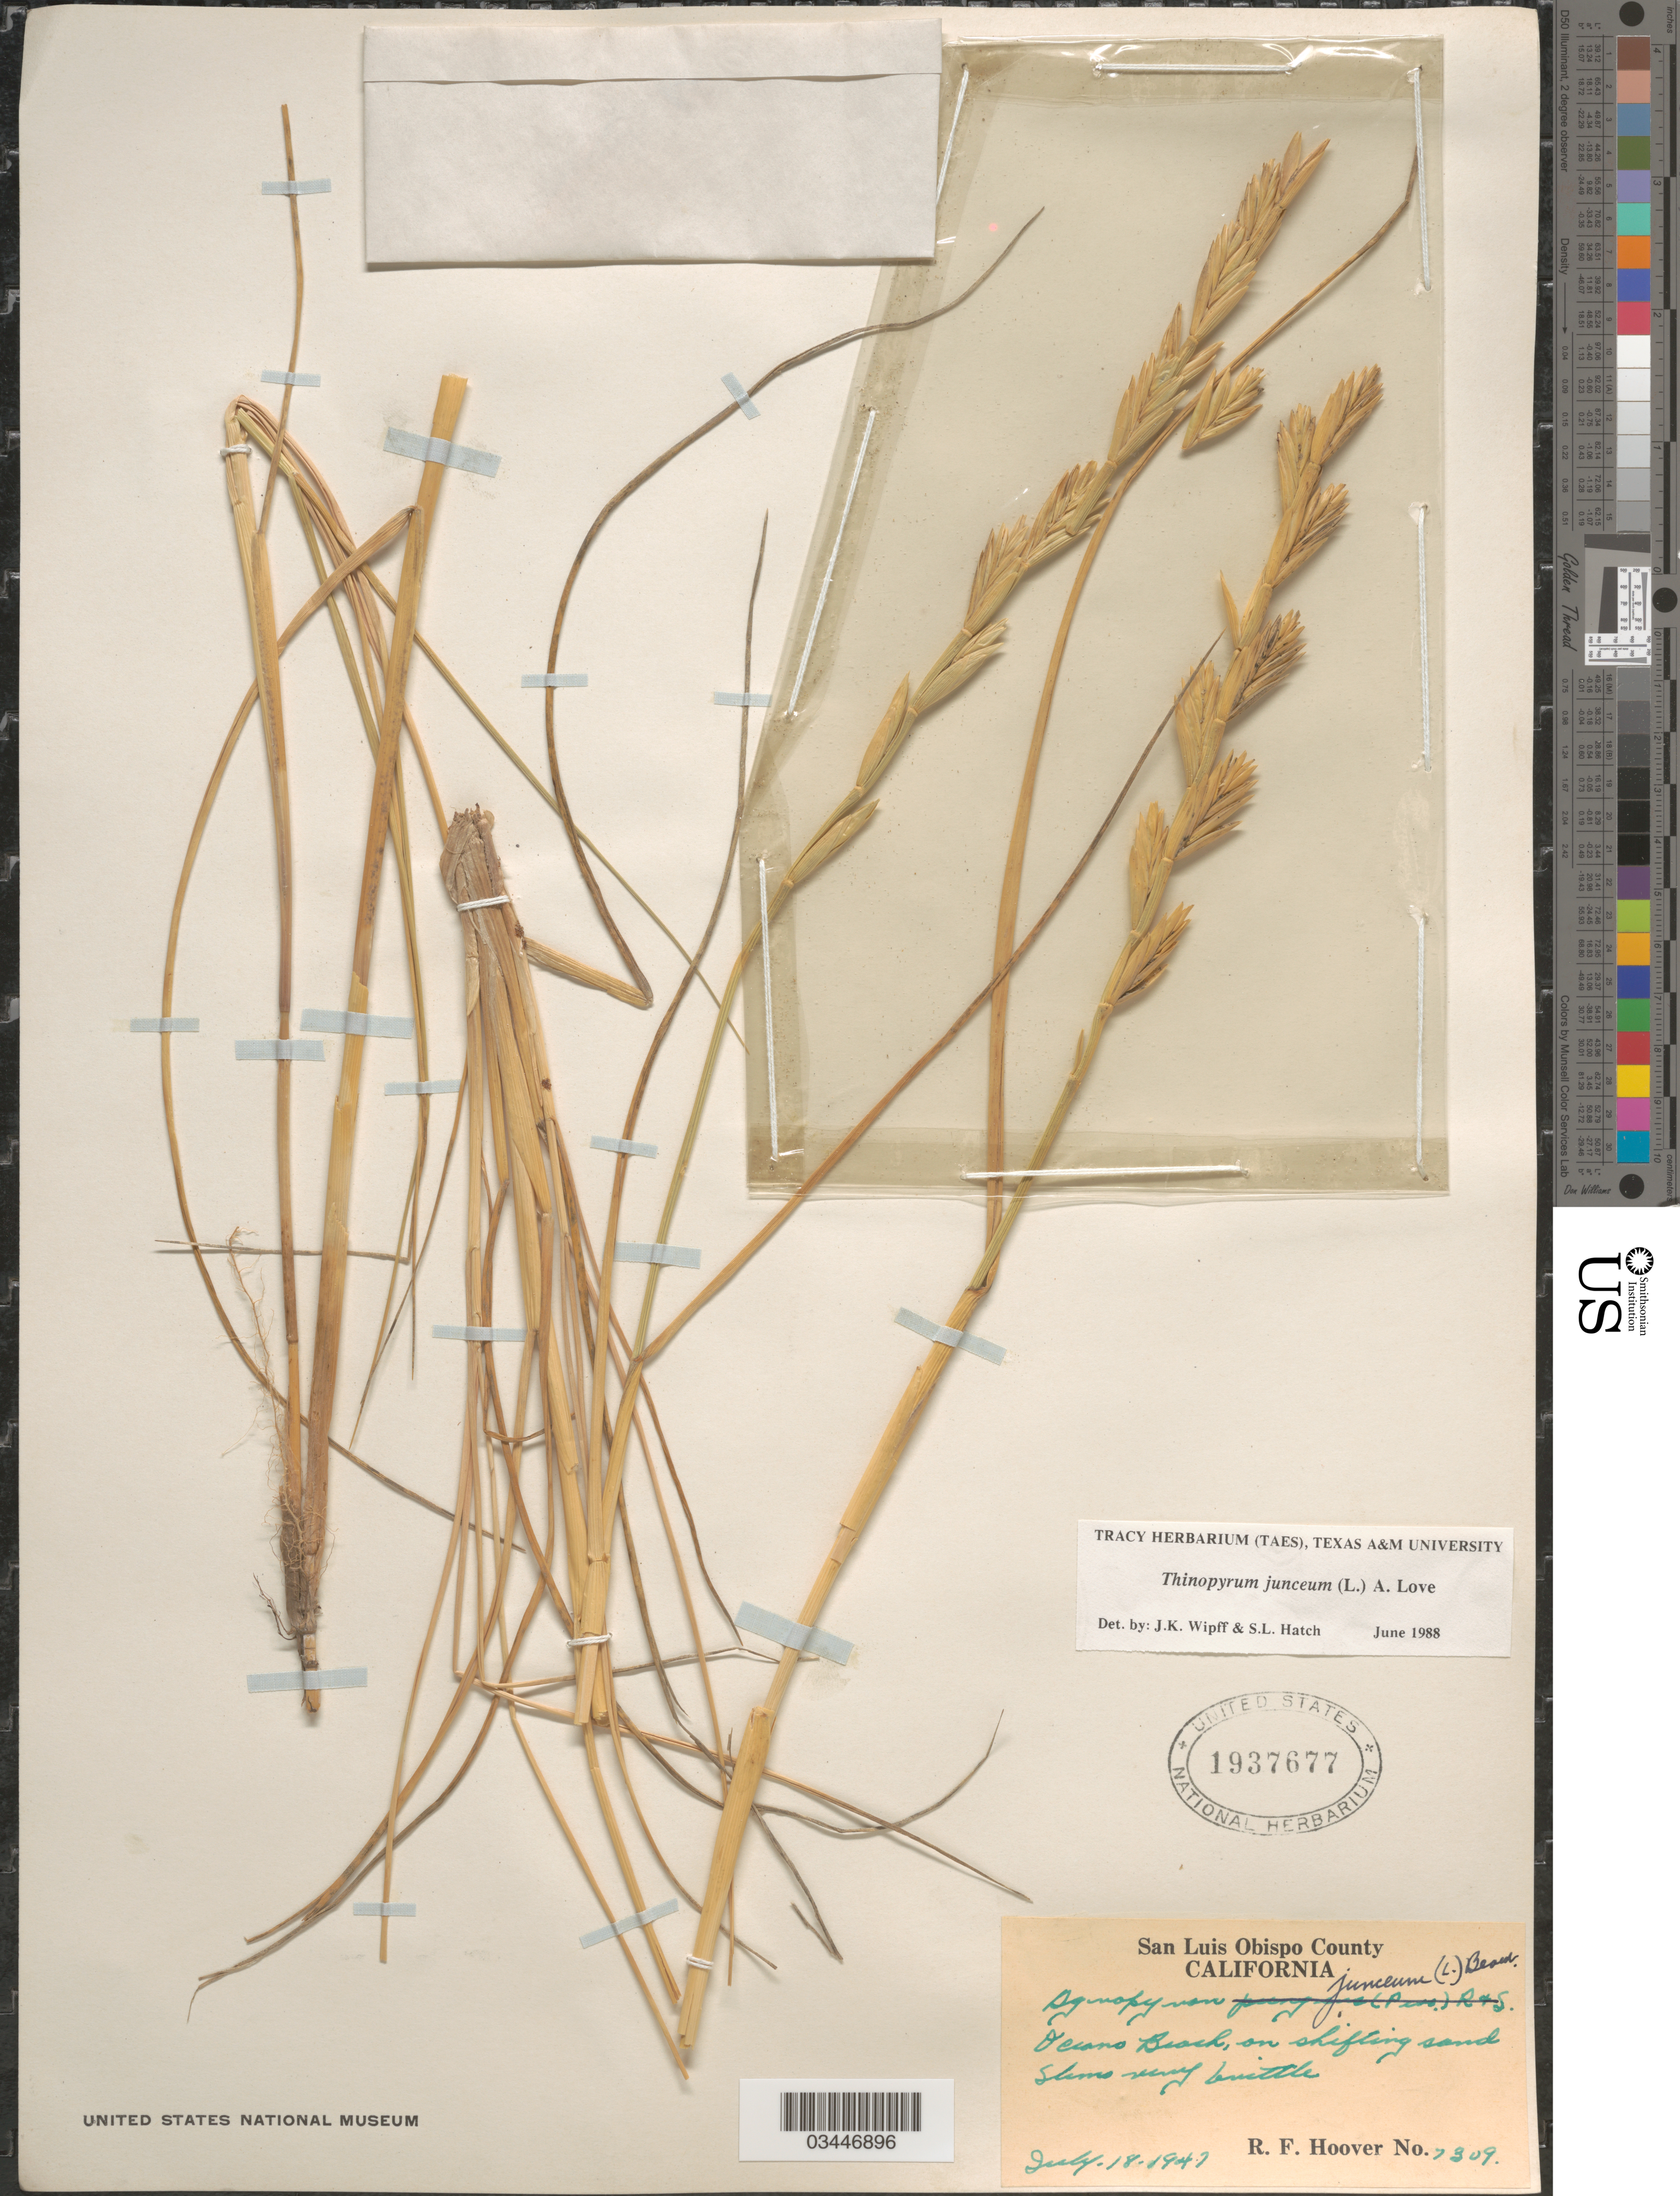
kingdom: Plantae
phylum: Tracheophyta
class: Liliopsida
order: Poales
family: Poaceae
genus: Thinopyrum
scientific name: Thinopyrum junceum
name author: (L.) Á. Löve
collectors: R. F. Hoover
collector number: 7309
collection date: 1947-07-18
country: United States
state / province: California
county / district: San Luis Obispo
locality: San Luis Obispo County. Oceans Beach, on shifting sand.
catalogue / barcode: US 1937677